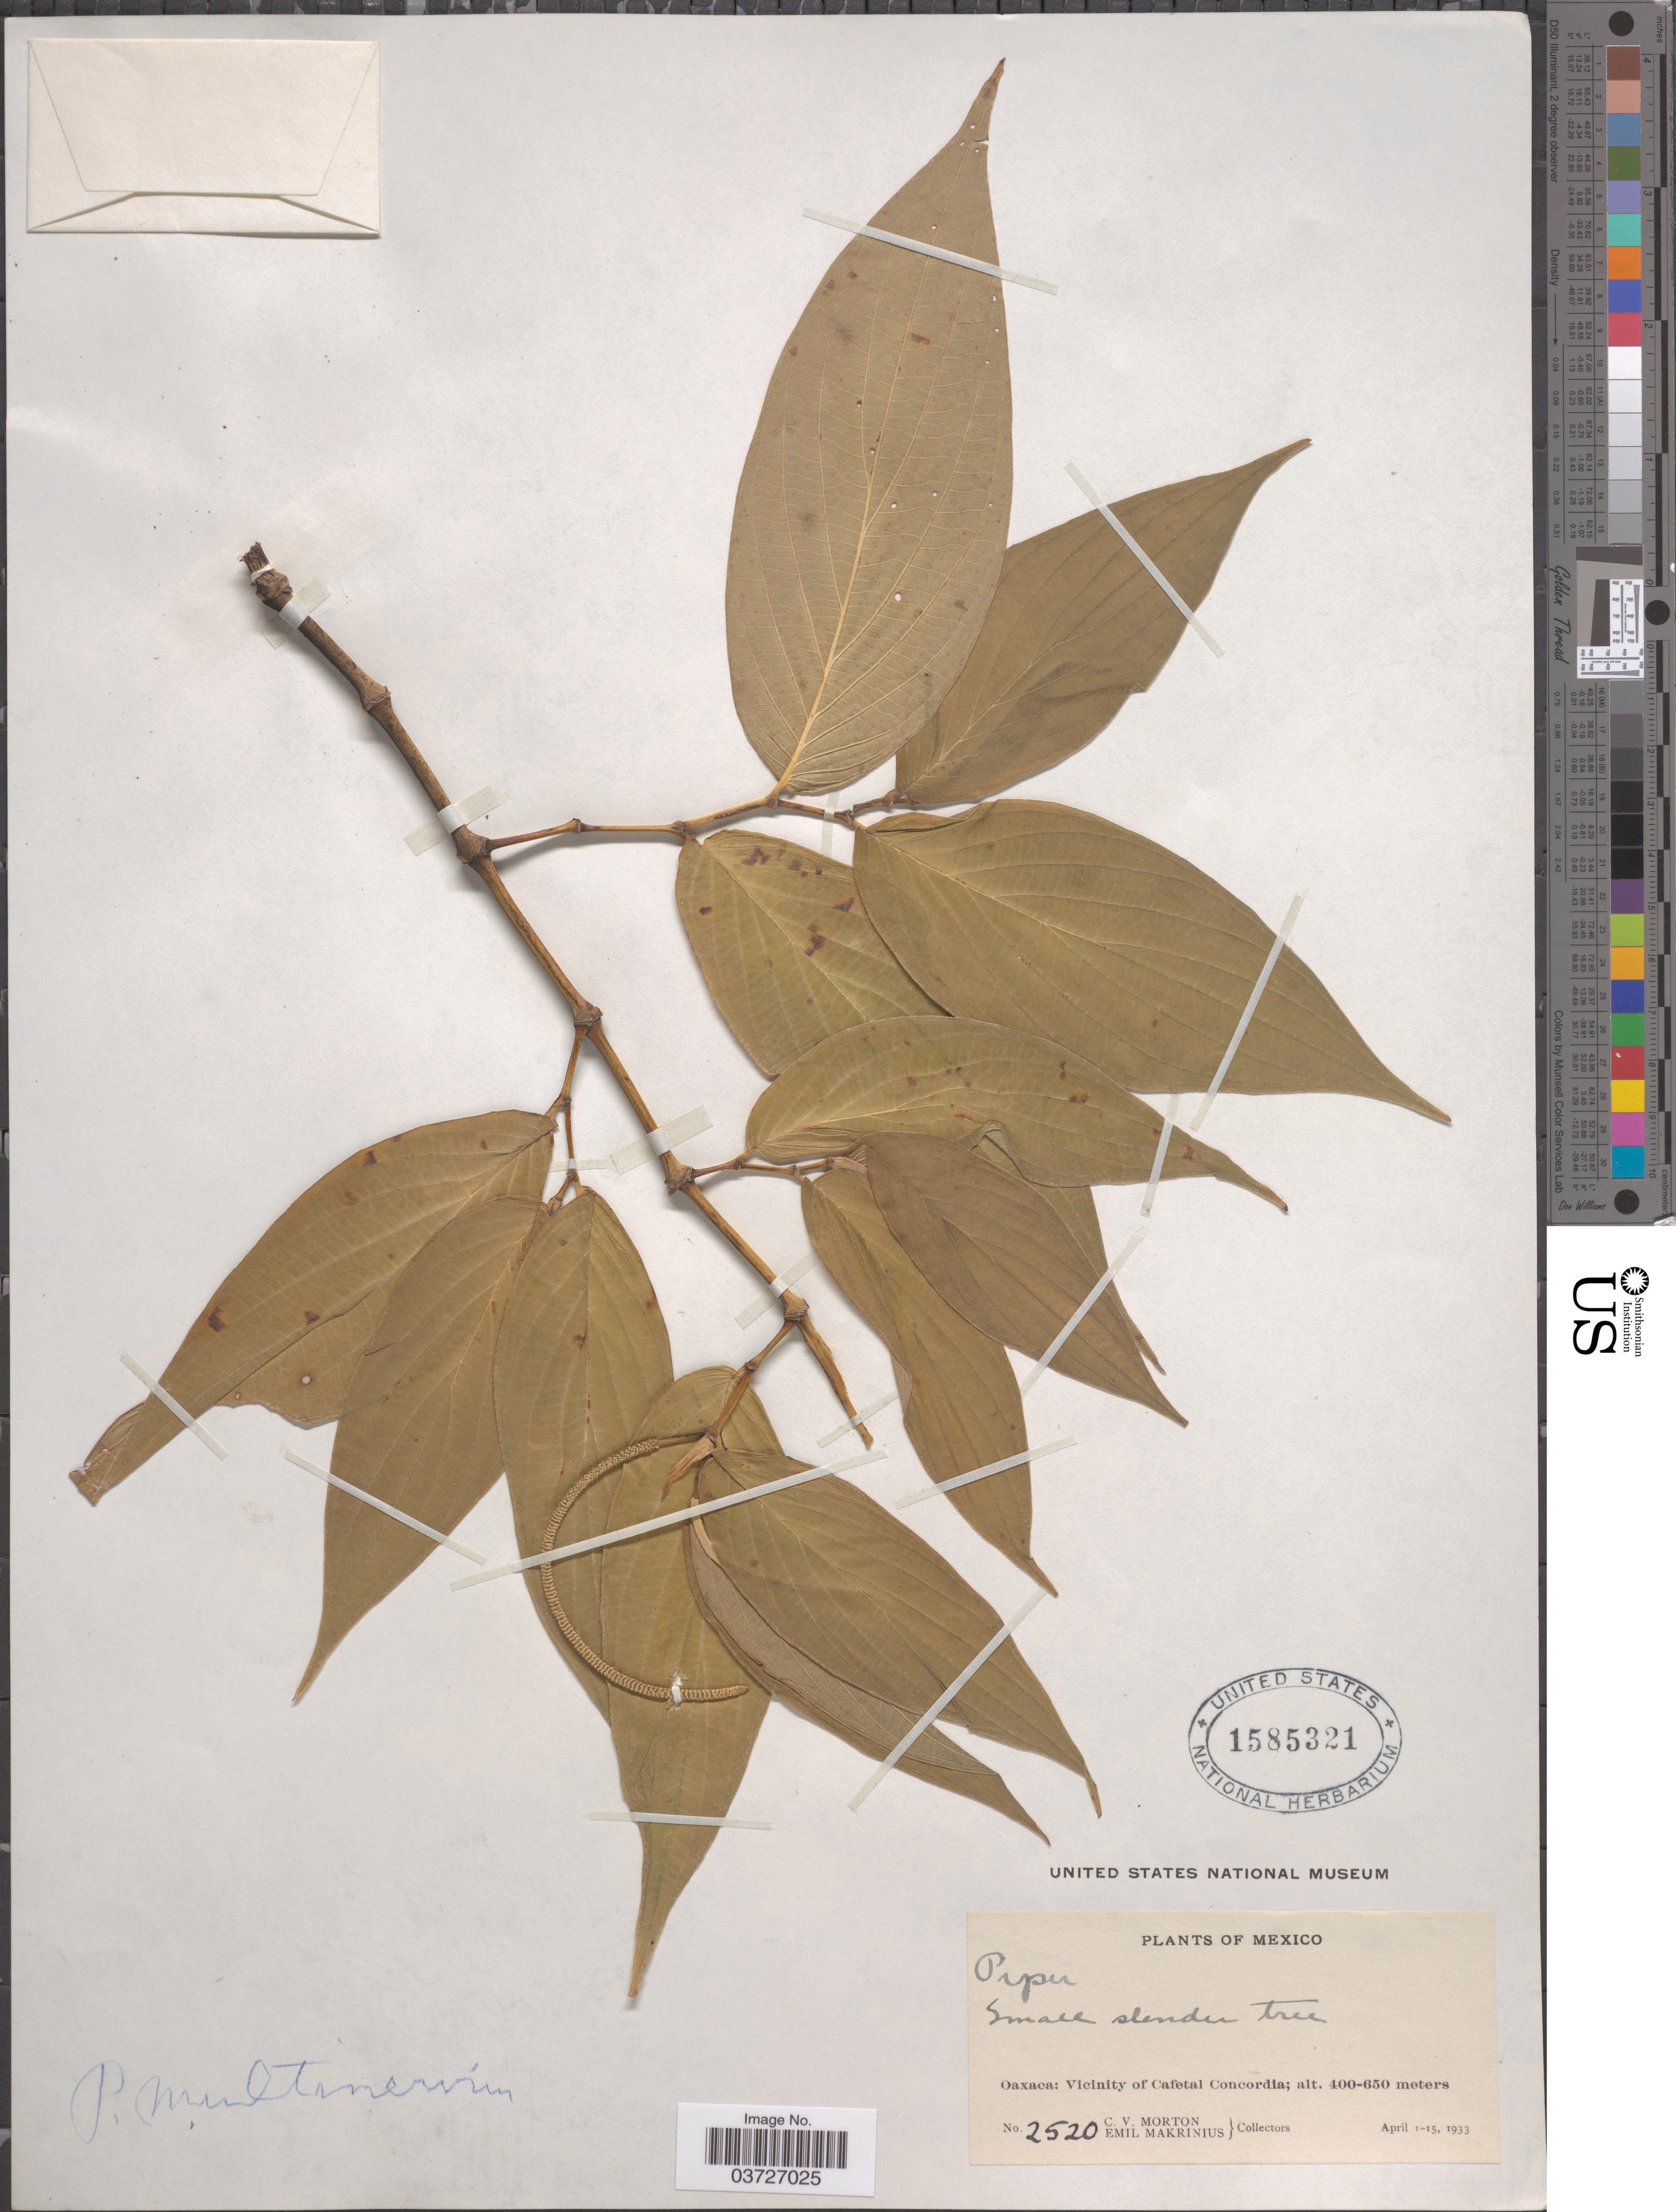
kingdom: Plantae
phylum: Tracheophyta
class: Magnoliopsida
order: Piperales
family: Piperaceae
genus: Piper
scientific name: Piper multinervium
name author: M. Martens & Galeotti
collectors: C. V. Morton & E. Makrinius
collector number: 2520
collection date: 1933-04-01/1933-04-15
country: Mexico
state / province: Oaxaca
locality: Vicinity of Cafetal Concordia.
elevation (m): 400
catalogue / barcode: US 1585321